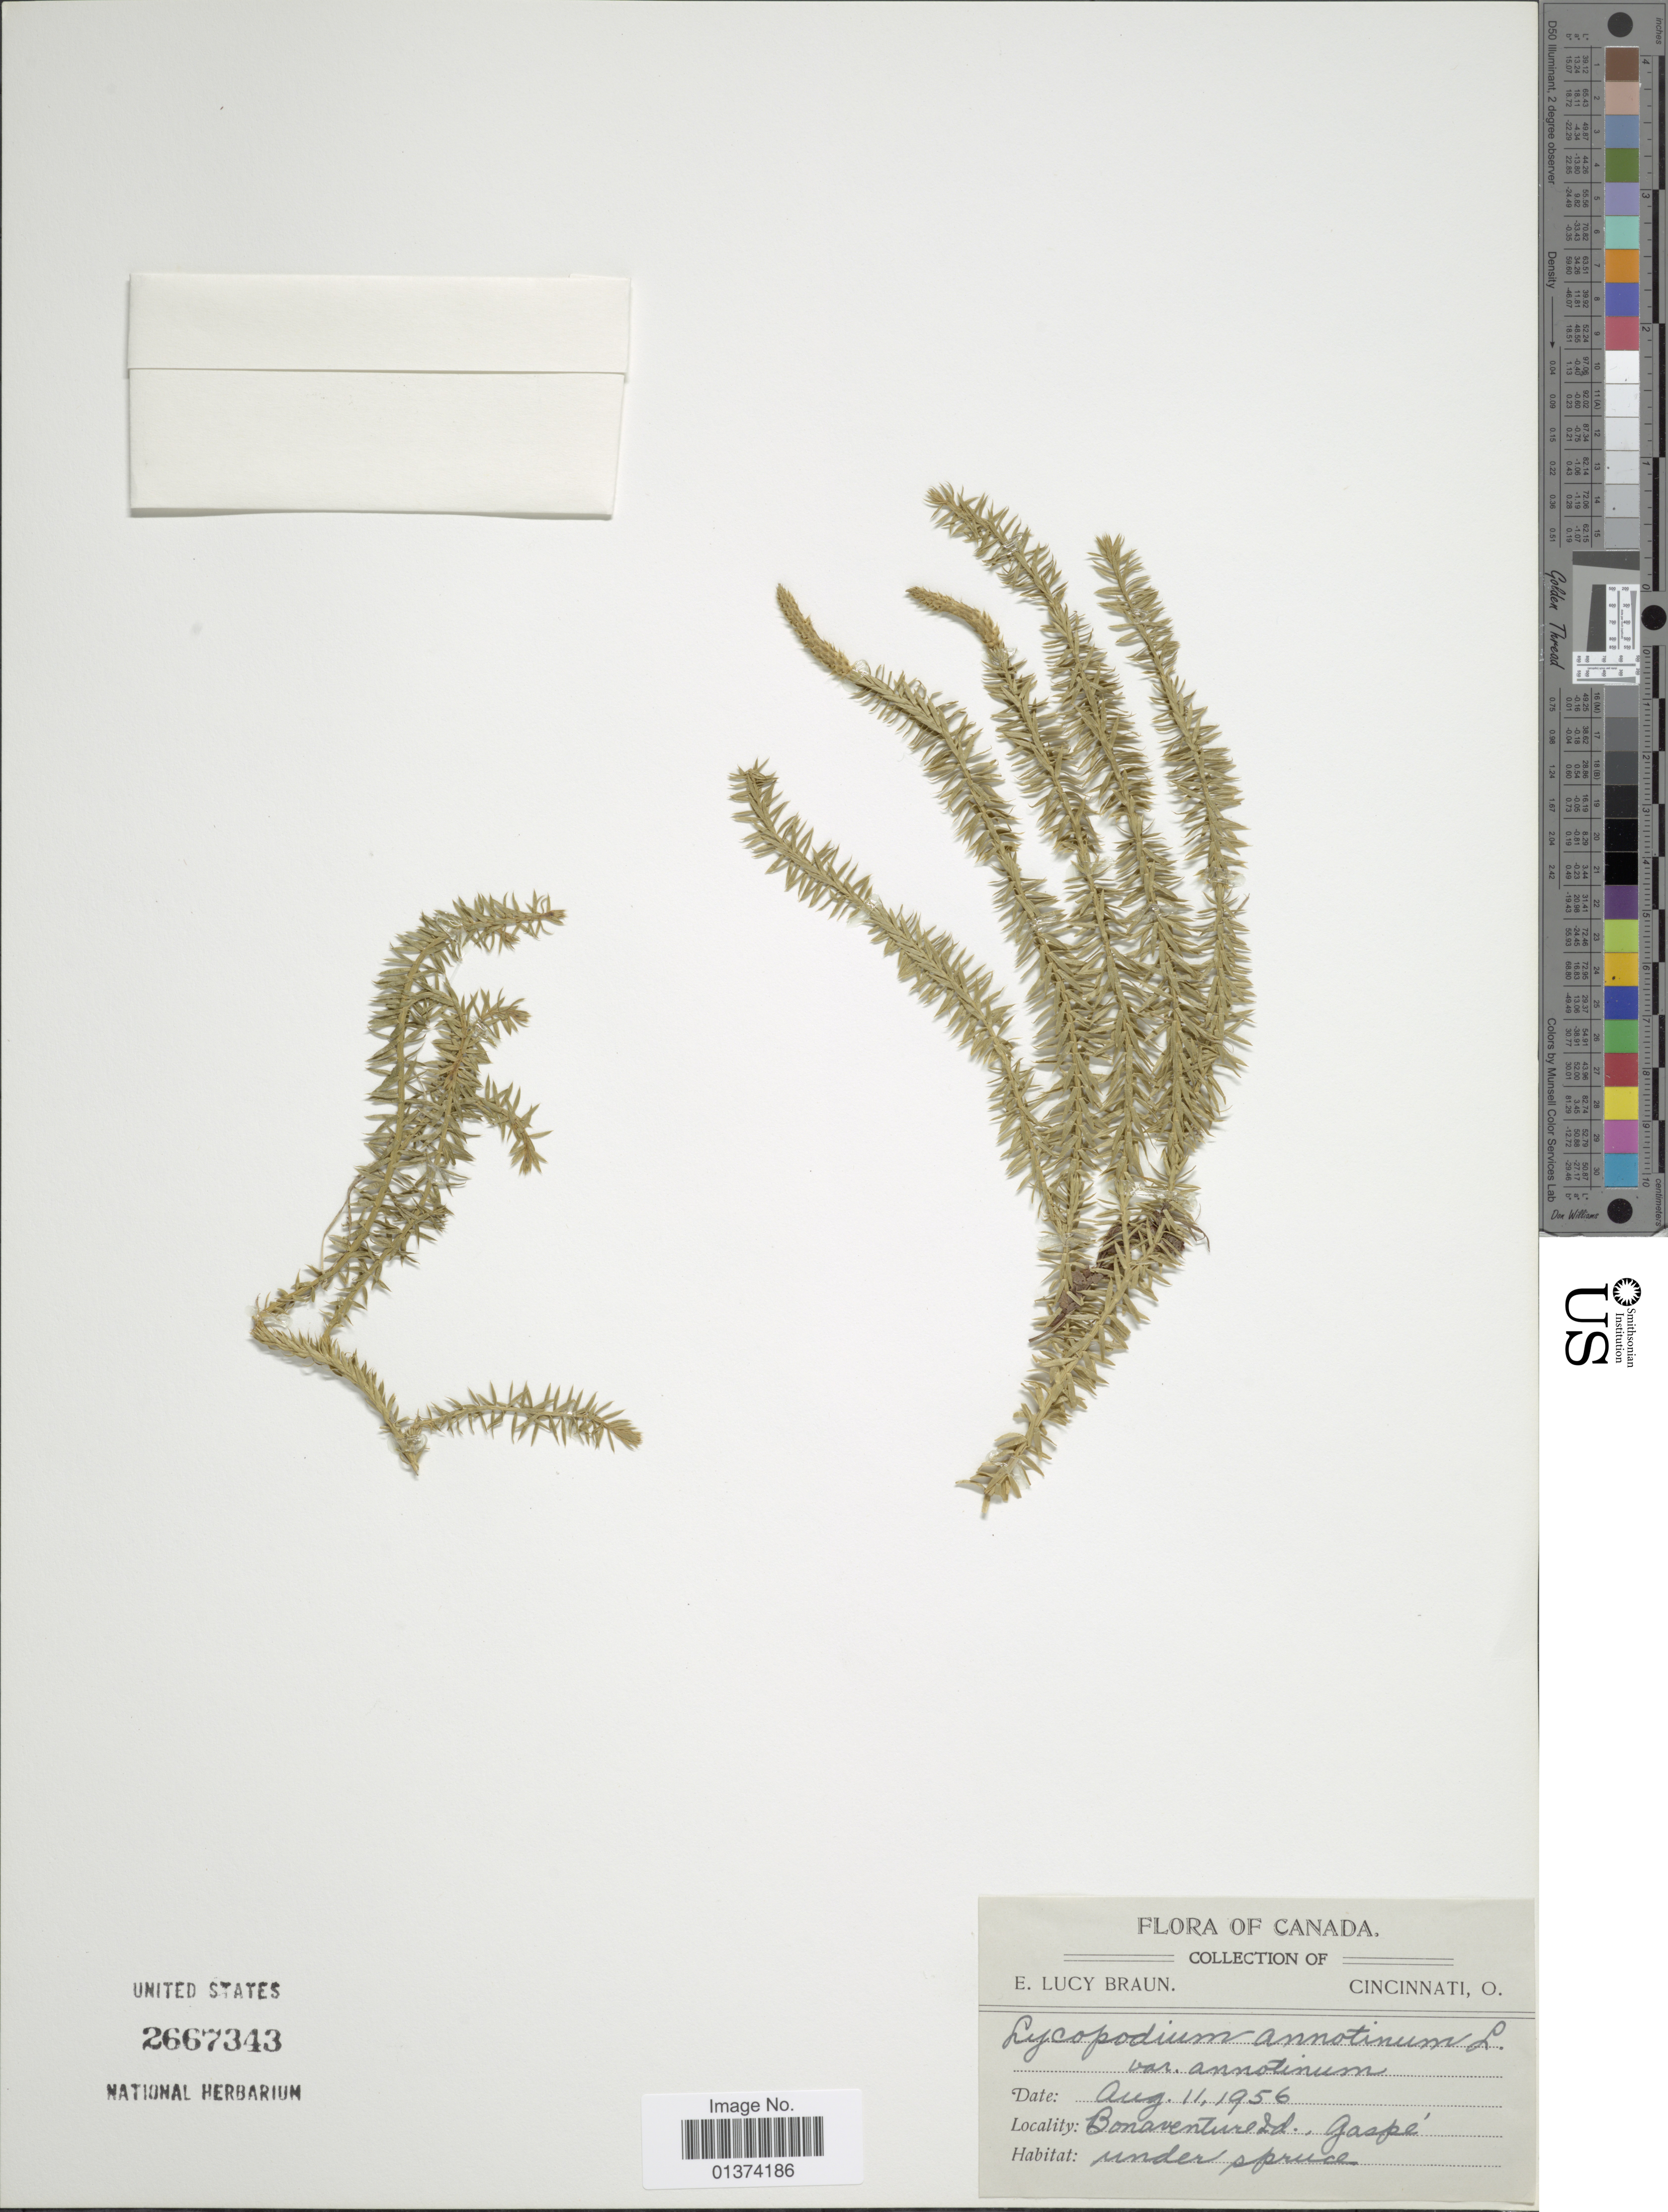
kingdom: Plantae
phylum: Tracheophyta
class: Lycopodiopsida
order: Lycopodiales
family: Lycopodiaceae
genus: Spinulum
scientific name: Spinulum annotinum subsp. annotinum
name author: (L.) A. Haines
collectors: E. L. Braun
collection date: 1956-08-11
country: Canada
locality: Cincinnati, O, Bonaventure Id., Gaspé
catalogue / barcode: US 2667343